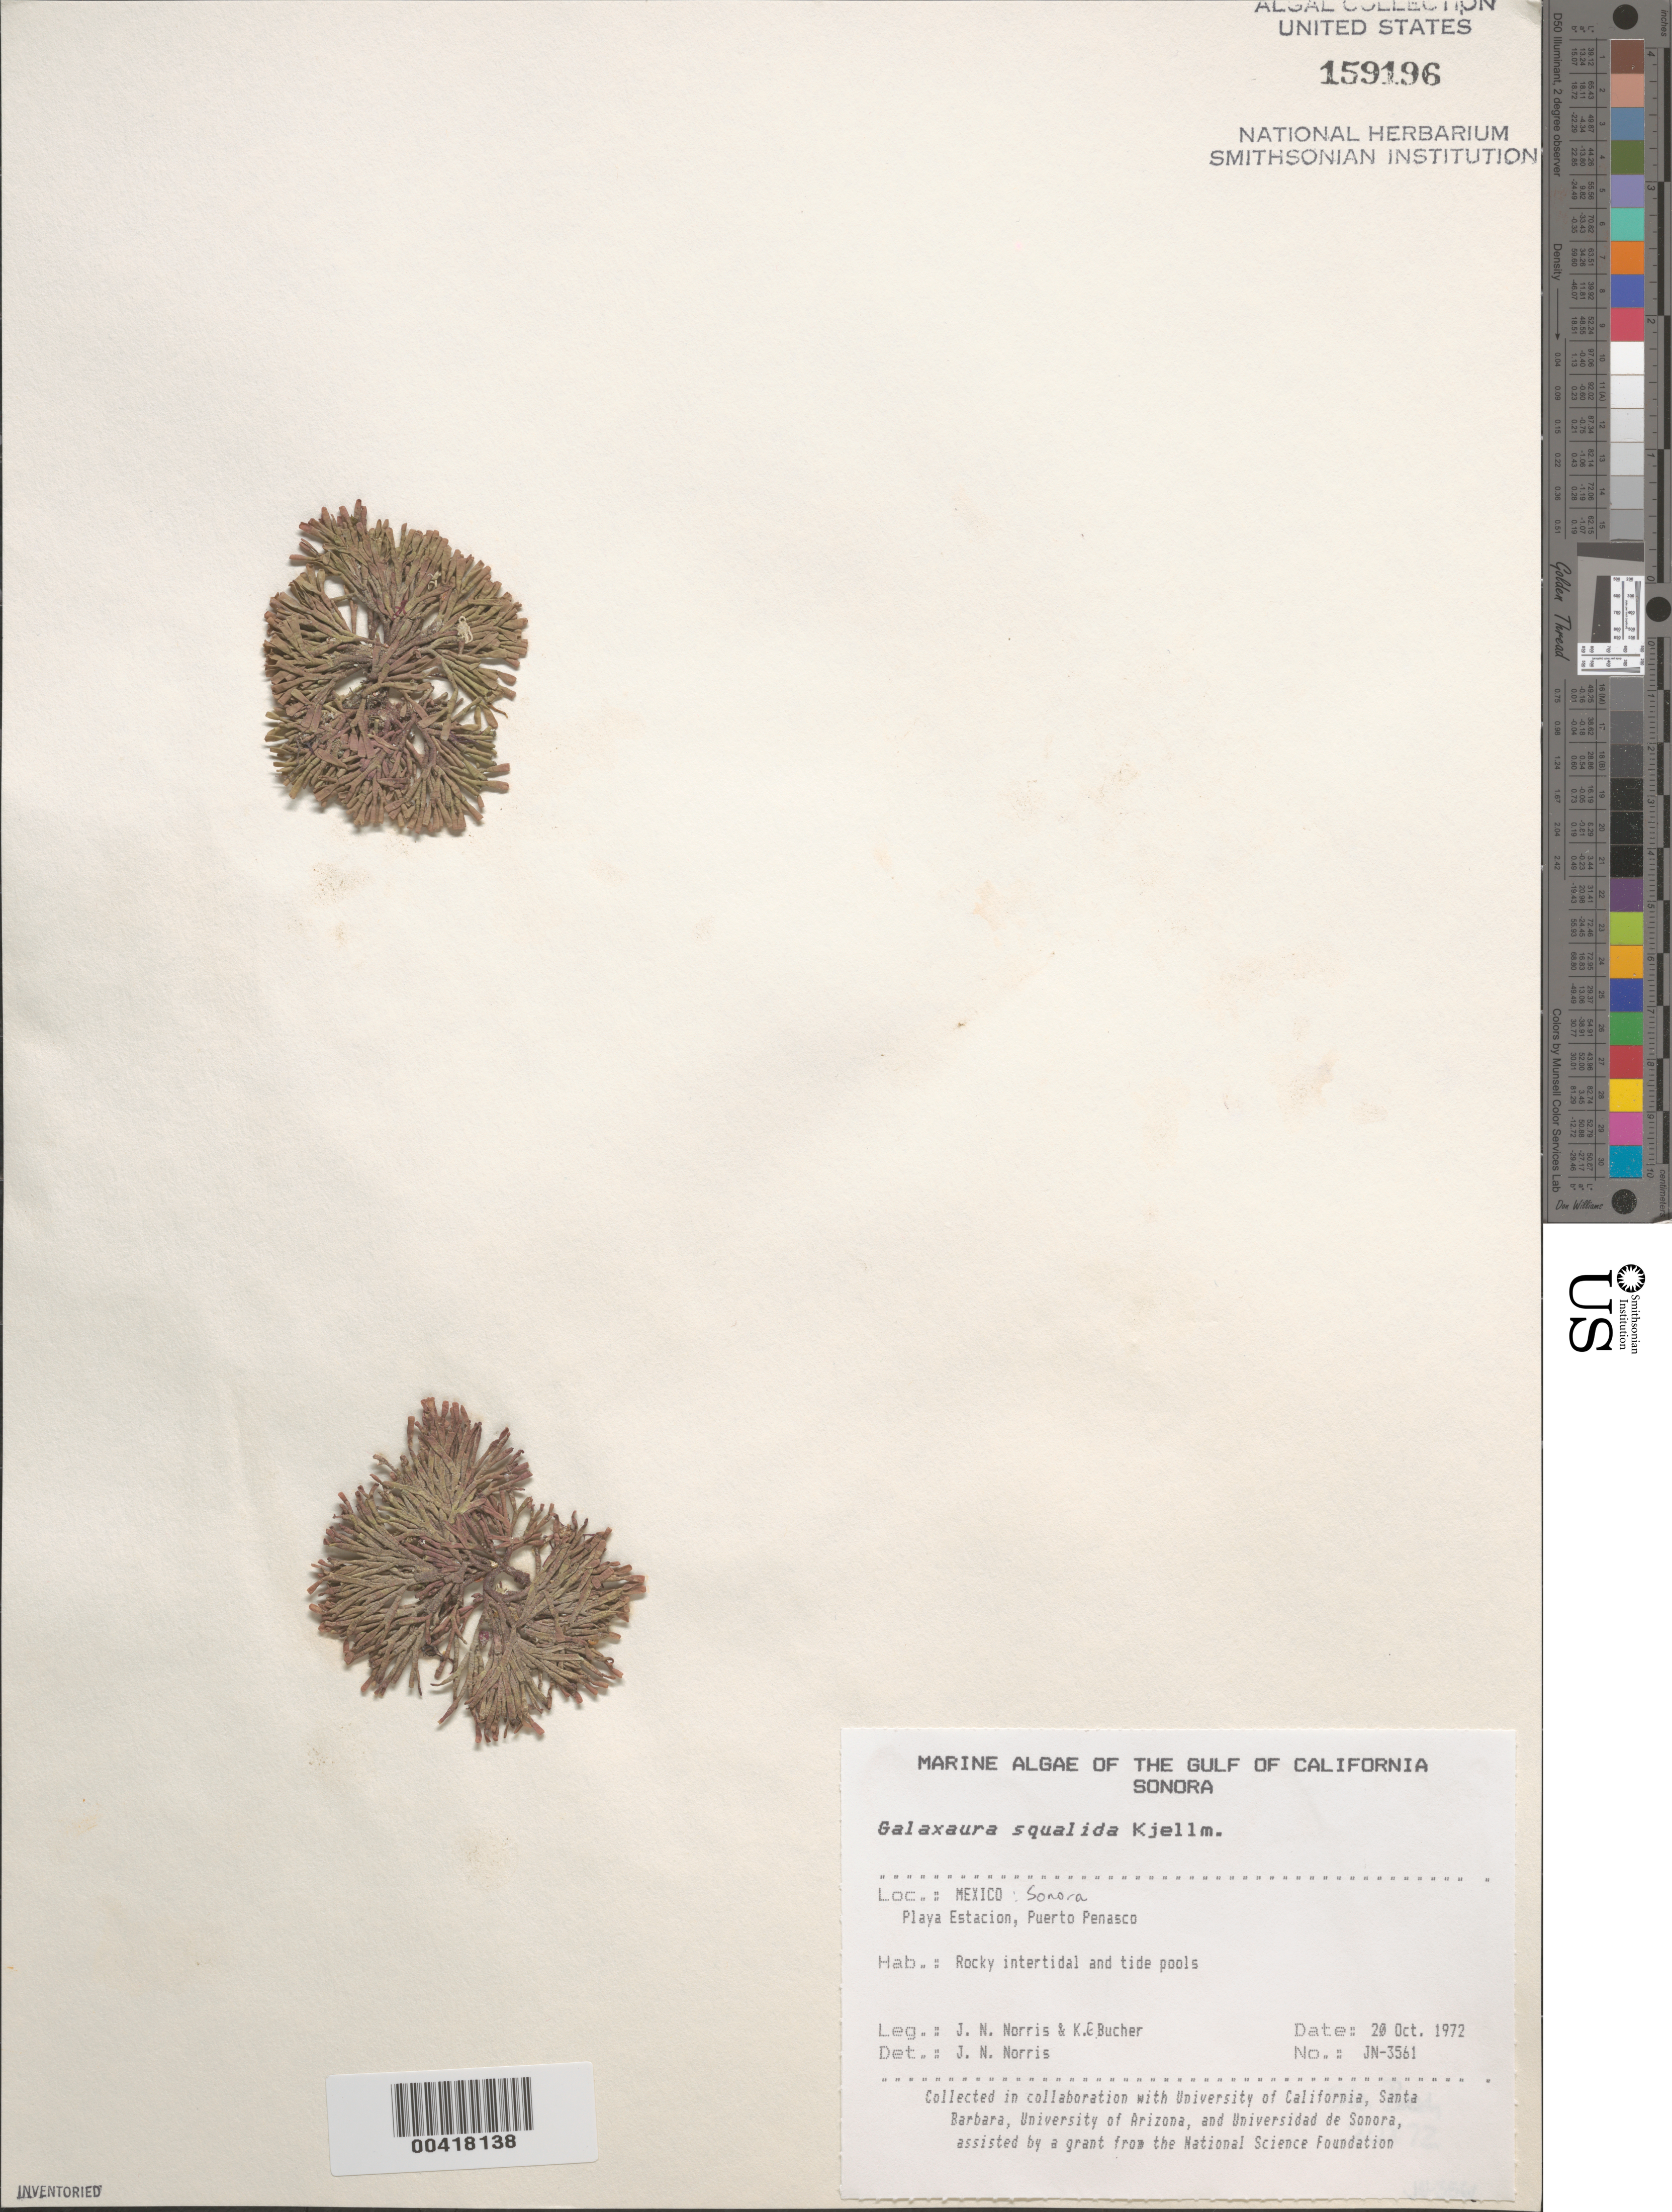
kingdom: Plantae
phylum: Rhodophyta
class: Florideophyceae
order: Nemaliales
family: Galaxauraceae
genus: Galaxaura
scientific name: Galaxaura rugosa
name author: (Ellis & Sol.) J.V.Lamouroux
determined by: Algae name updating Project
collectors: J. N. Norris & K. E. Bucher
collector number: JN-3561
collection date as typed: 20 Oct 1972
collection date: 1972-10-20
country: Mexico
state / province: Sonora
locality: Playa Estacion, Puerto Penasco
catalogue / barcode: US 159196